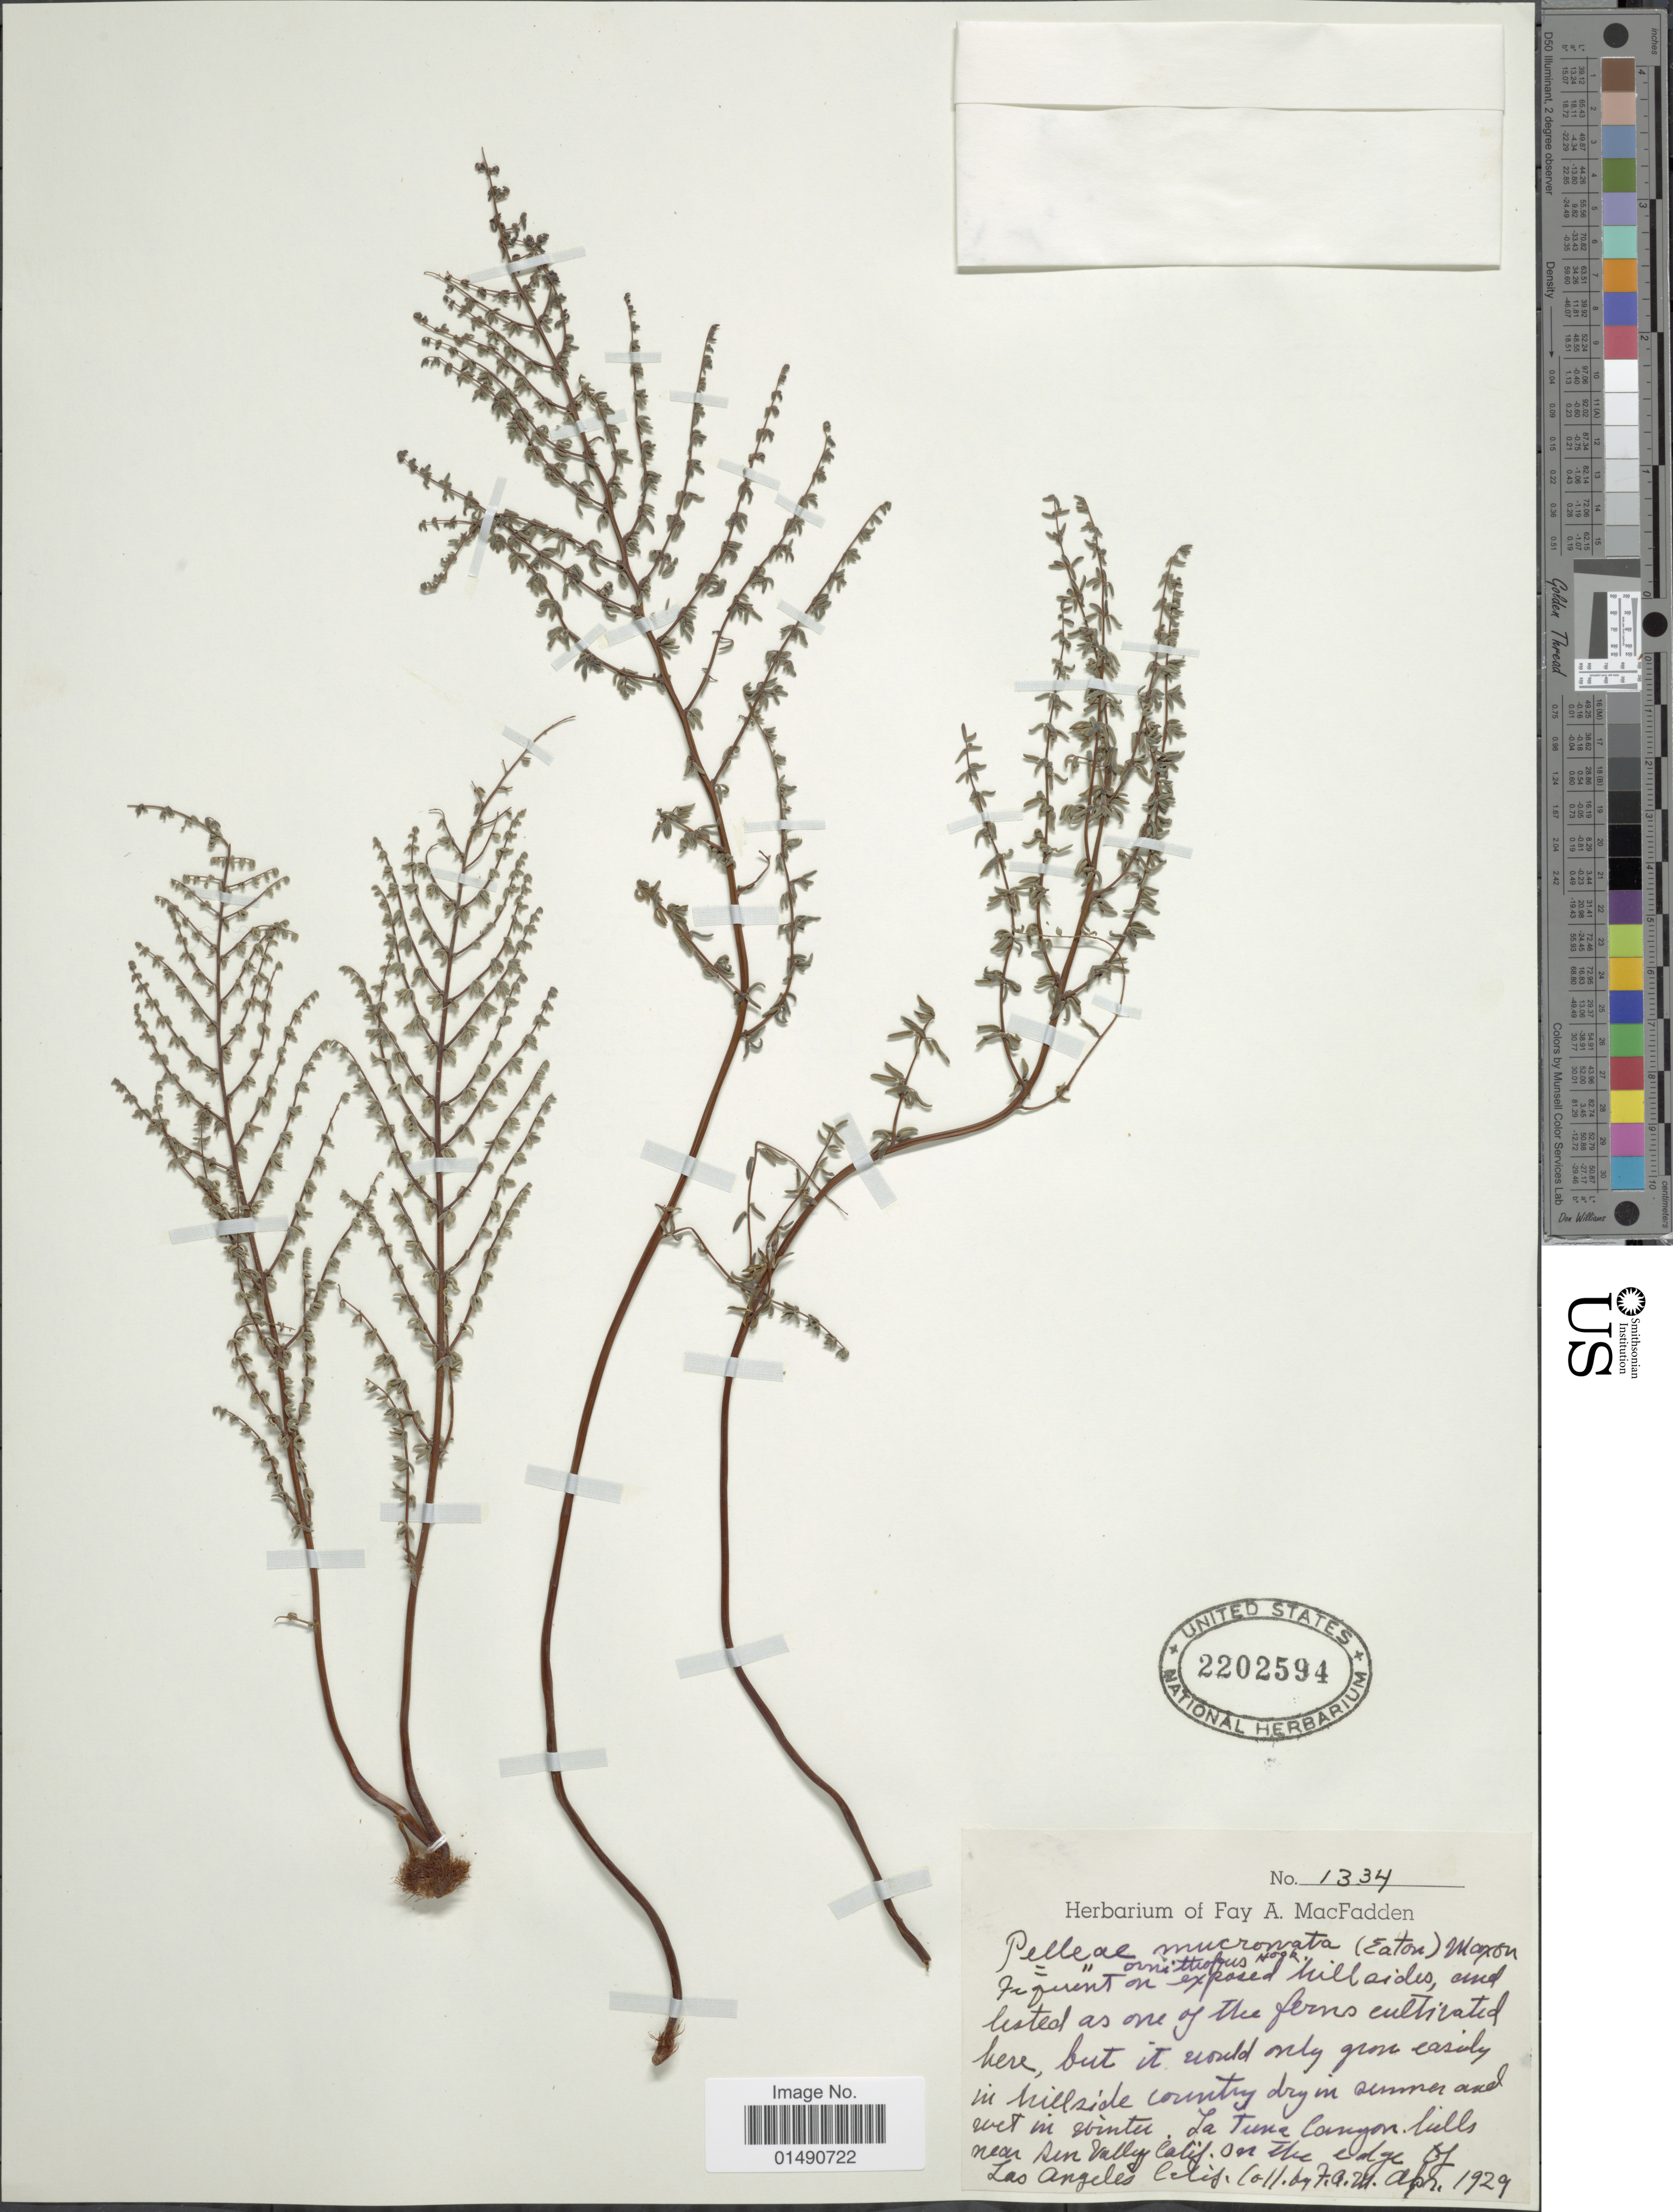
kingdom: Plantae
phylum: Tracheophyta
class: Polypodiopsida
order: Polypodiales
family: Pteridaceae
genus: Pellaea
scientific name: Pellaea mucronata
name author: (D.C. Eaton) D.C. Eaton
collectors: F. MacFadden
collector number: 1334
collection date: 1929-04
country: United States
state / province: California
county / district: Los Angeles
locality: La Tune Canyon, Hills near sin Valley Calif, on the edge of Los Angeles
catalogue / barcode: US 2202494